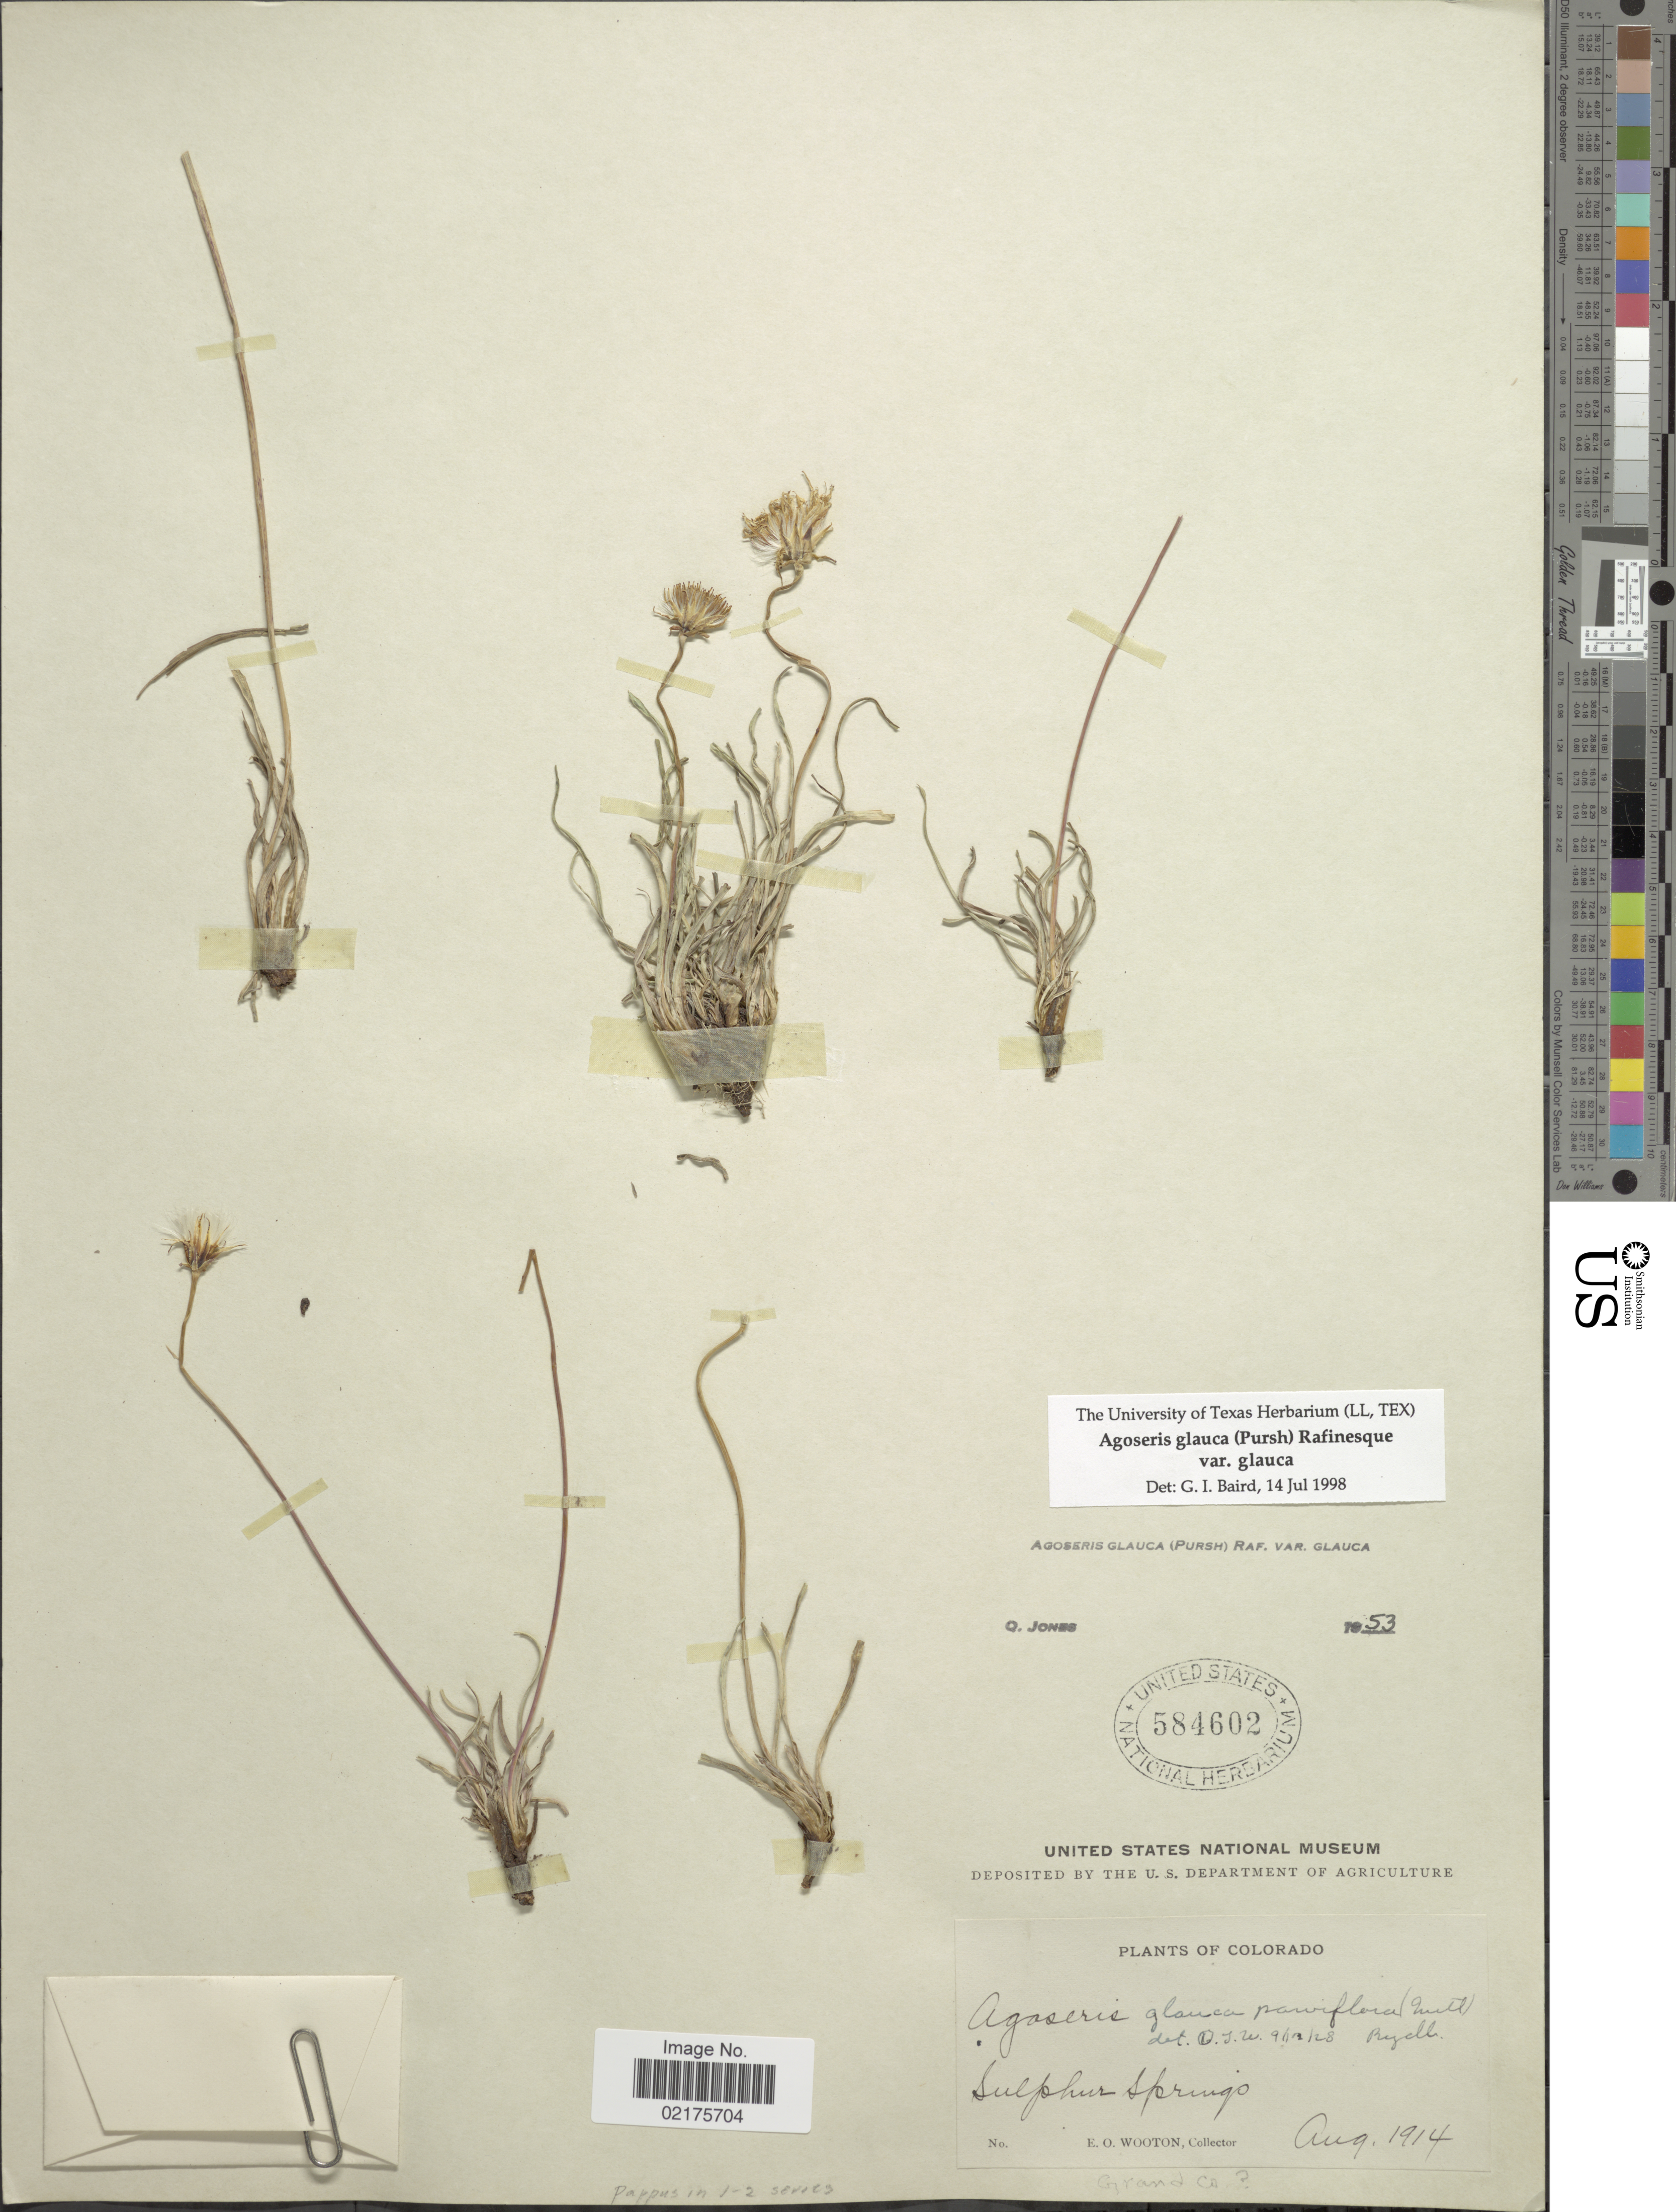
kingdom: Plantae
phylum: Tracheophyta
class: Magnoliopsida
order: Asterales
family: Asteraceae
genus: Agoseris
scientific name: Agoseris glauca var. glauca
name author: (Pursh) Raf.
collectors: E. O. Wooton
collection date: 1914-08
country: United States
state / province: Colorado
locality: Sulphur Springs, Grand Co. [unsure placement]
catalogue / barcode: US 584602